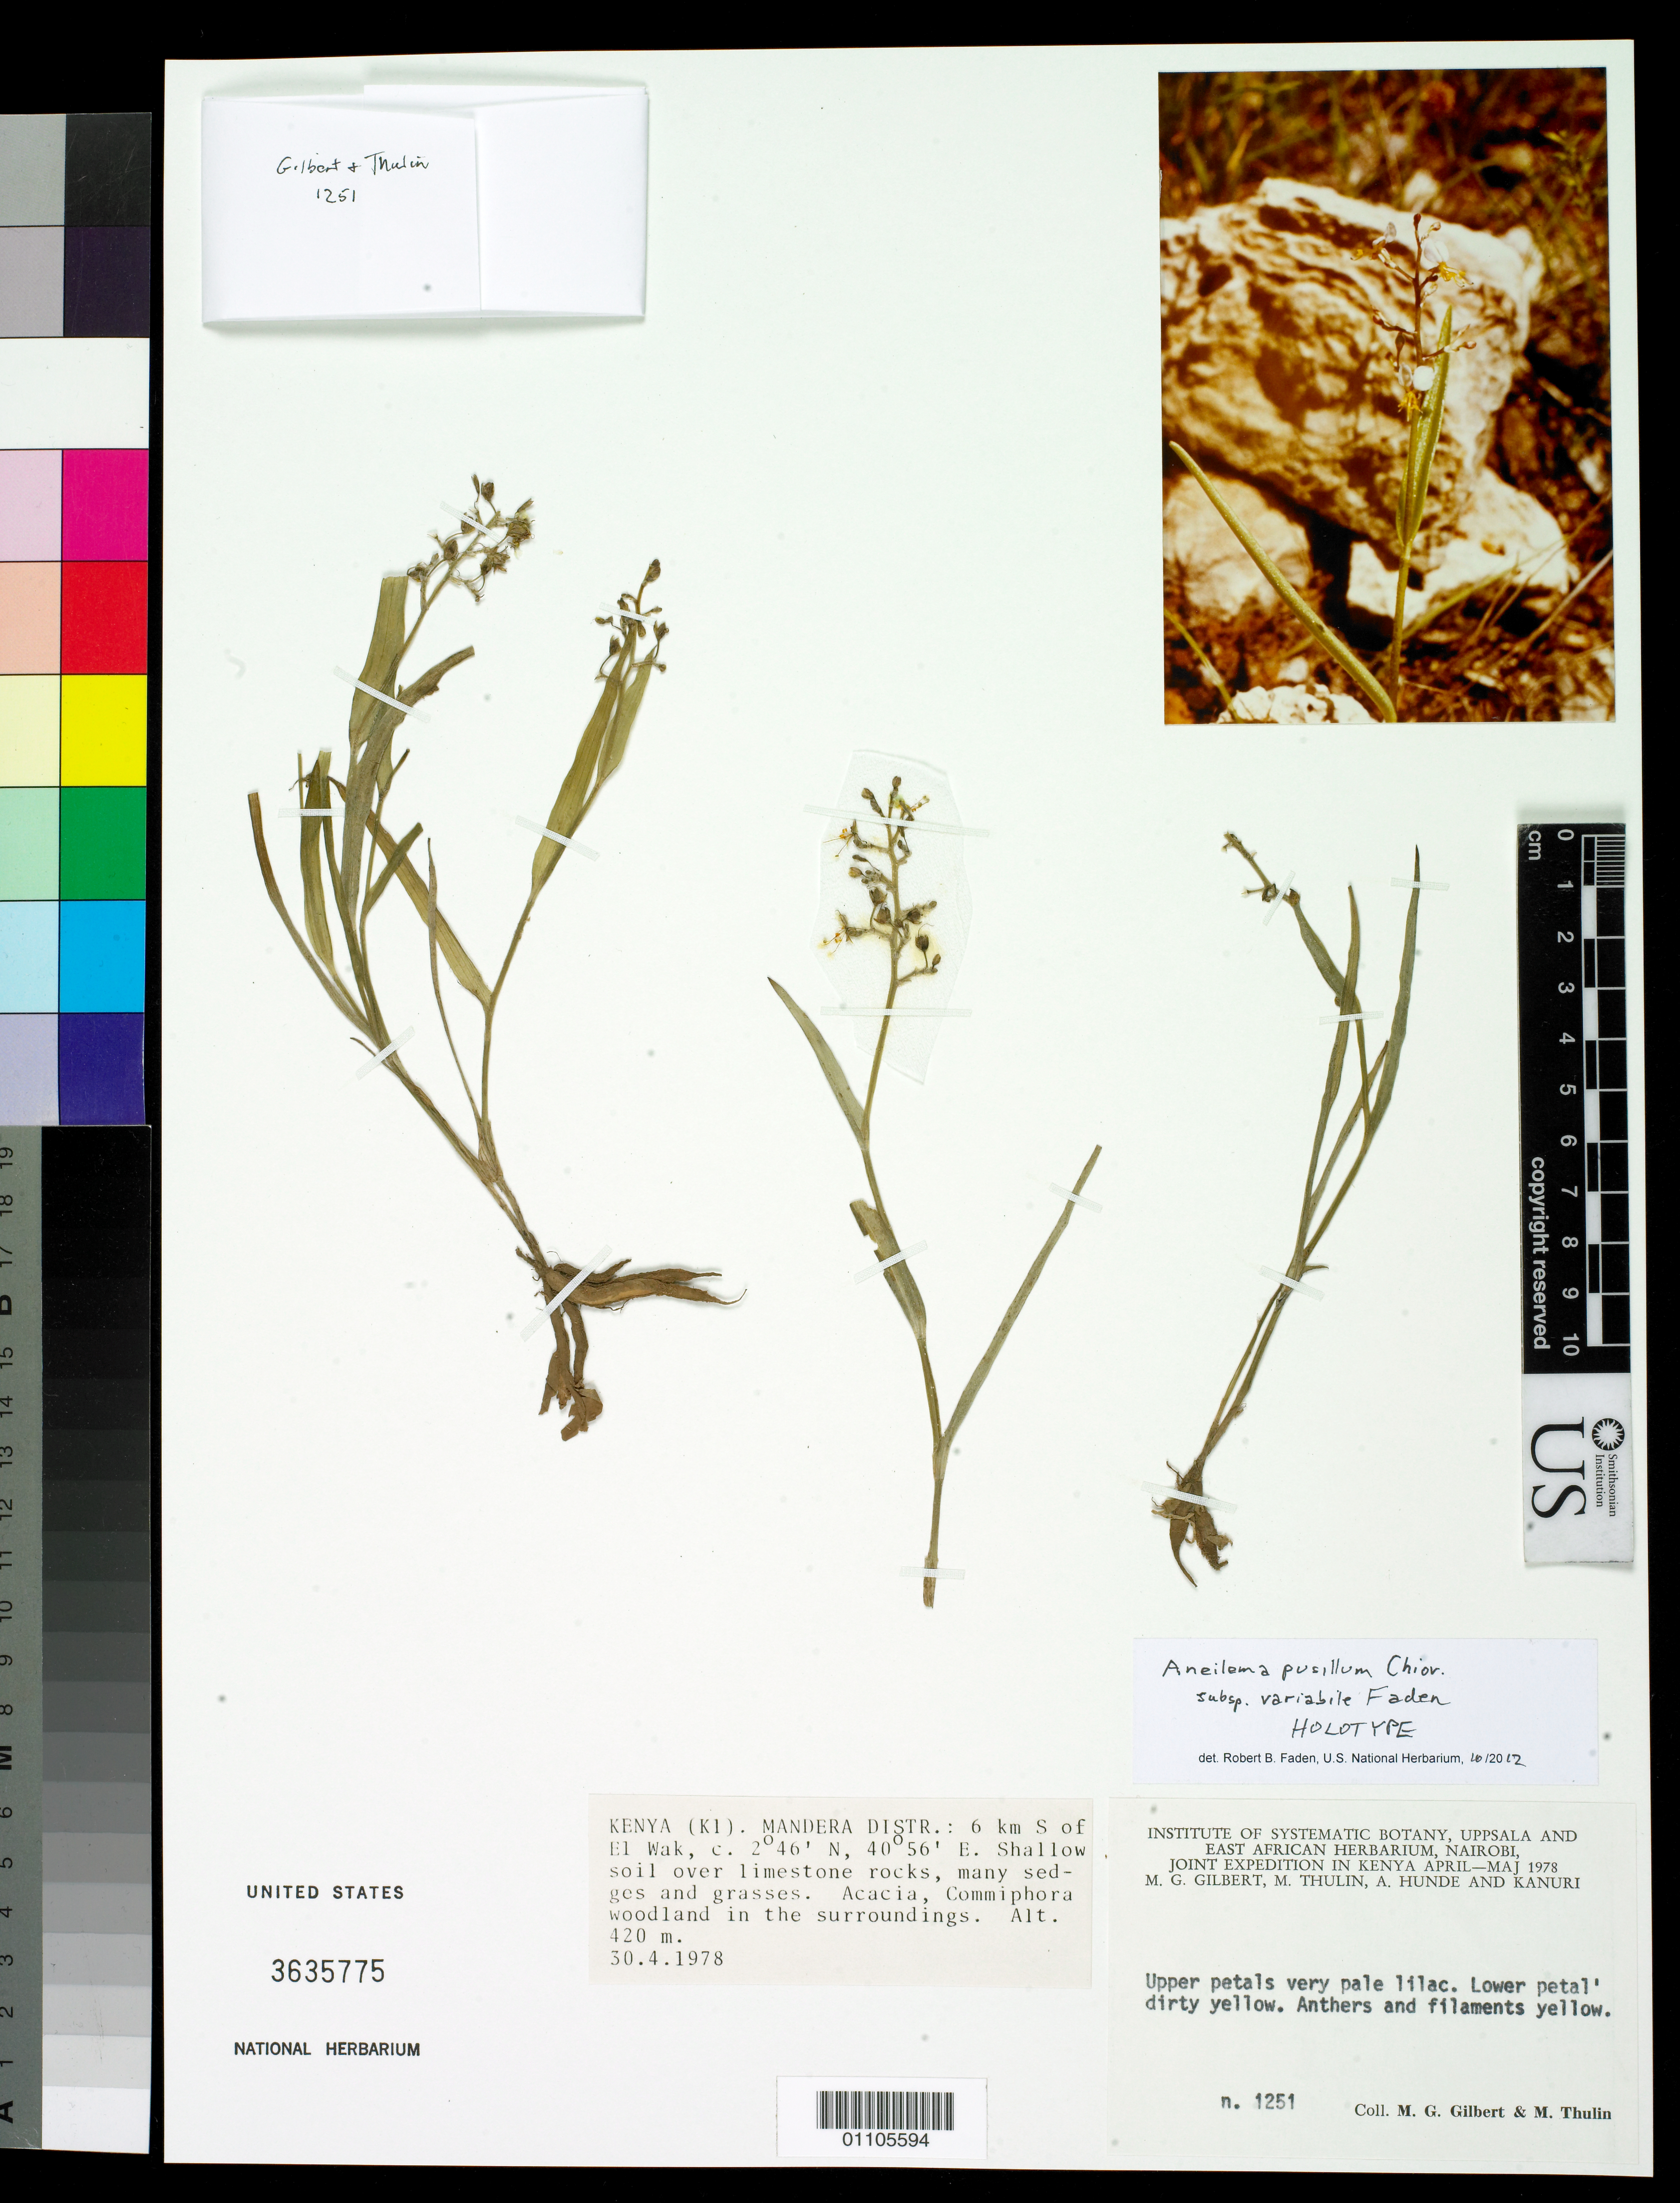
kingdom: Plantae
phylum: Tracheophyta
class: Liliopsida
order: Commelinales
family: Commelinaceae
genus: Aneilema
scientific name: Aneilema pusillum subsp. variabile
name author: Faden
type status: Holotype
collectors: M. G. Gilbert & M. Thulin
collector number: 1251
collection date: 1978-04-30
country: Kenya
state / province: Mandera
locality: K1, Mandera Distr.: 6 km S of El Wak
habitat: Shallow soil over limestone rocks, many sedges and grasses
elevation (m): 420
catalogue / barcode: US 3635775